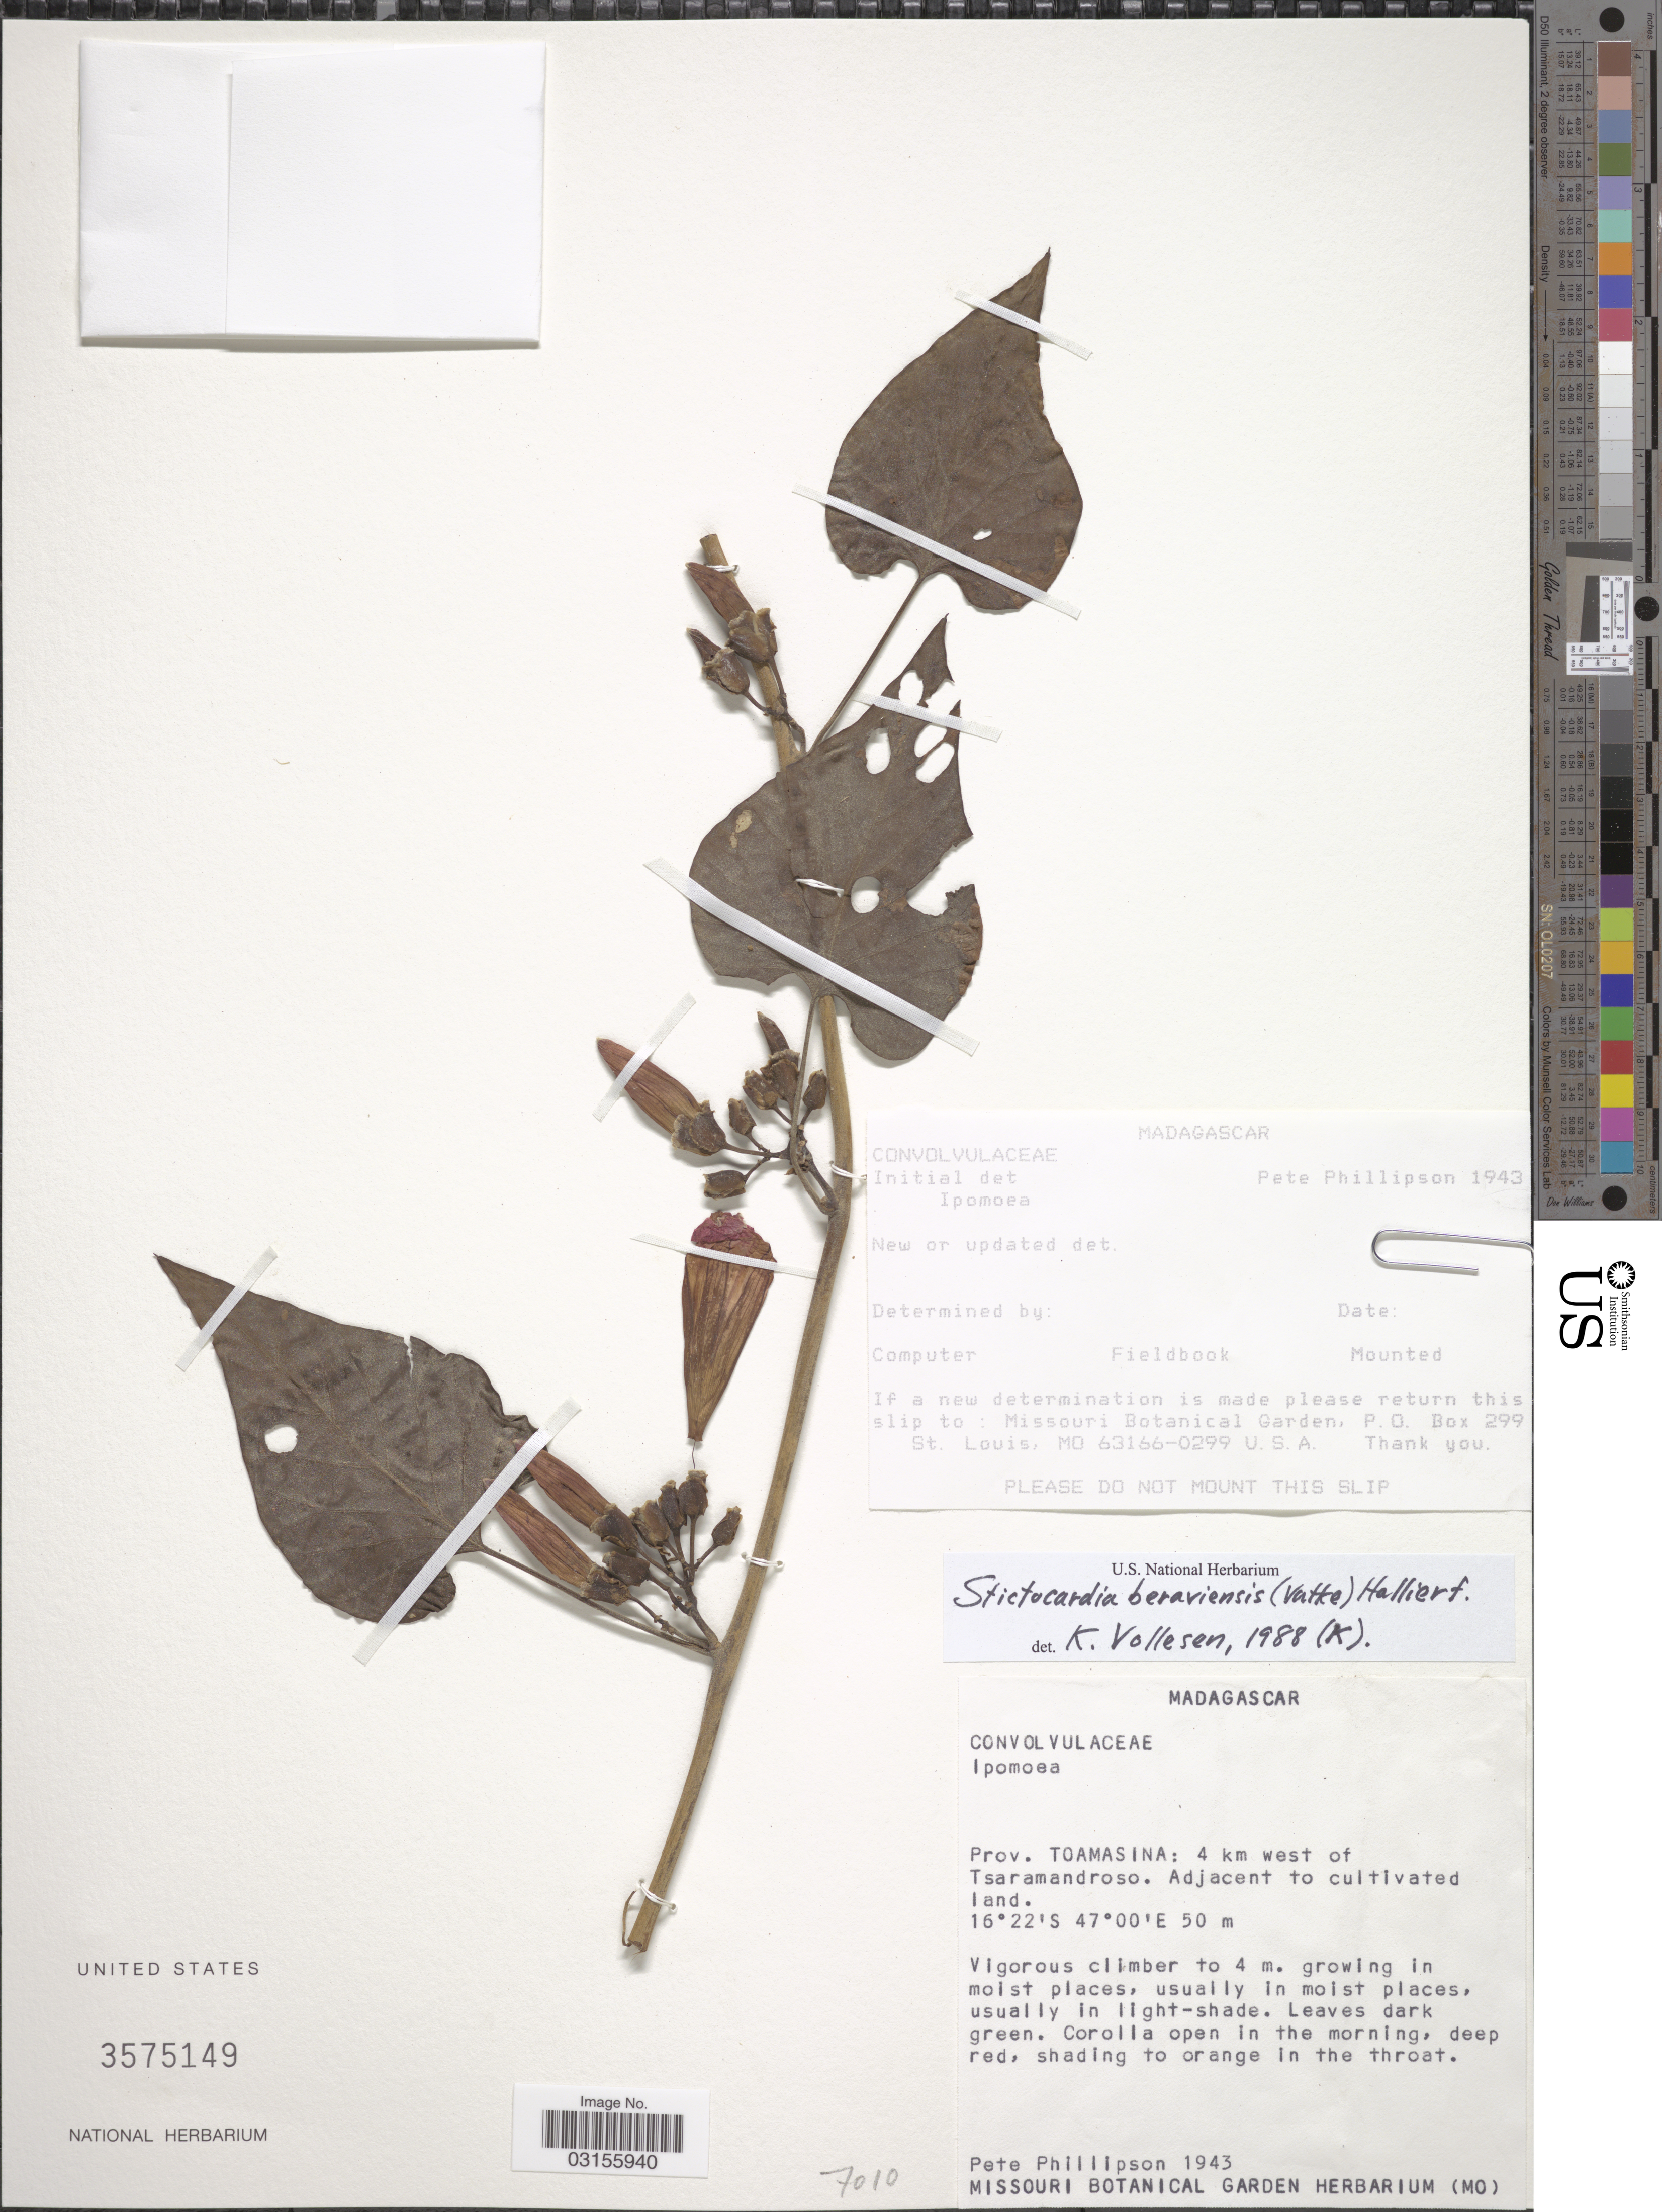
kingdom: Plantae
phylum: Tracheophyta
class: Magnoliopsida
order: Solanales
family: Convolvulaceae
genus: Stictocardia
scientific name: Stictocardia beraviensis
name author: (Vatke) Hallier f.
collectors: P. B. Phillipson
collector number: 1943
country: Madagascar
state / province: Boeny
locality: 4 km west of Tsaramandroso.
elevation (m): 50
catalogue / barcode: US 3575149